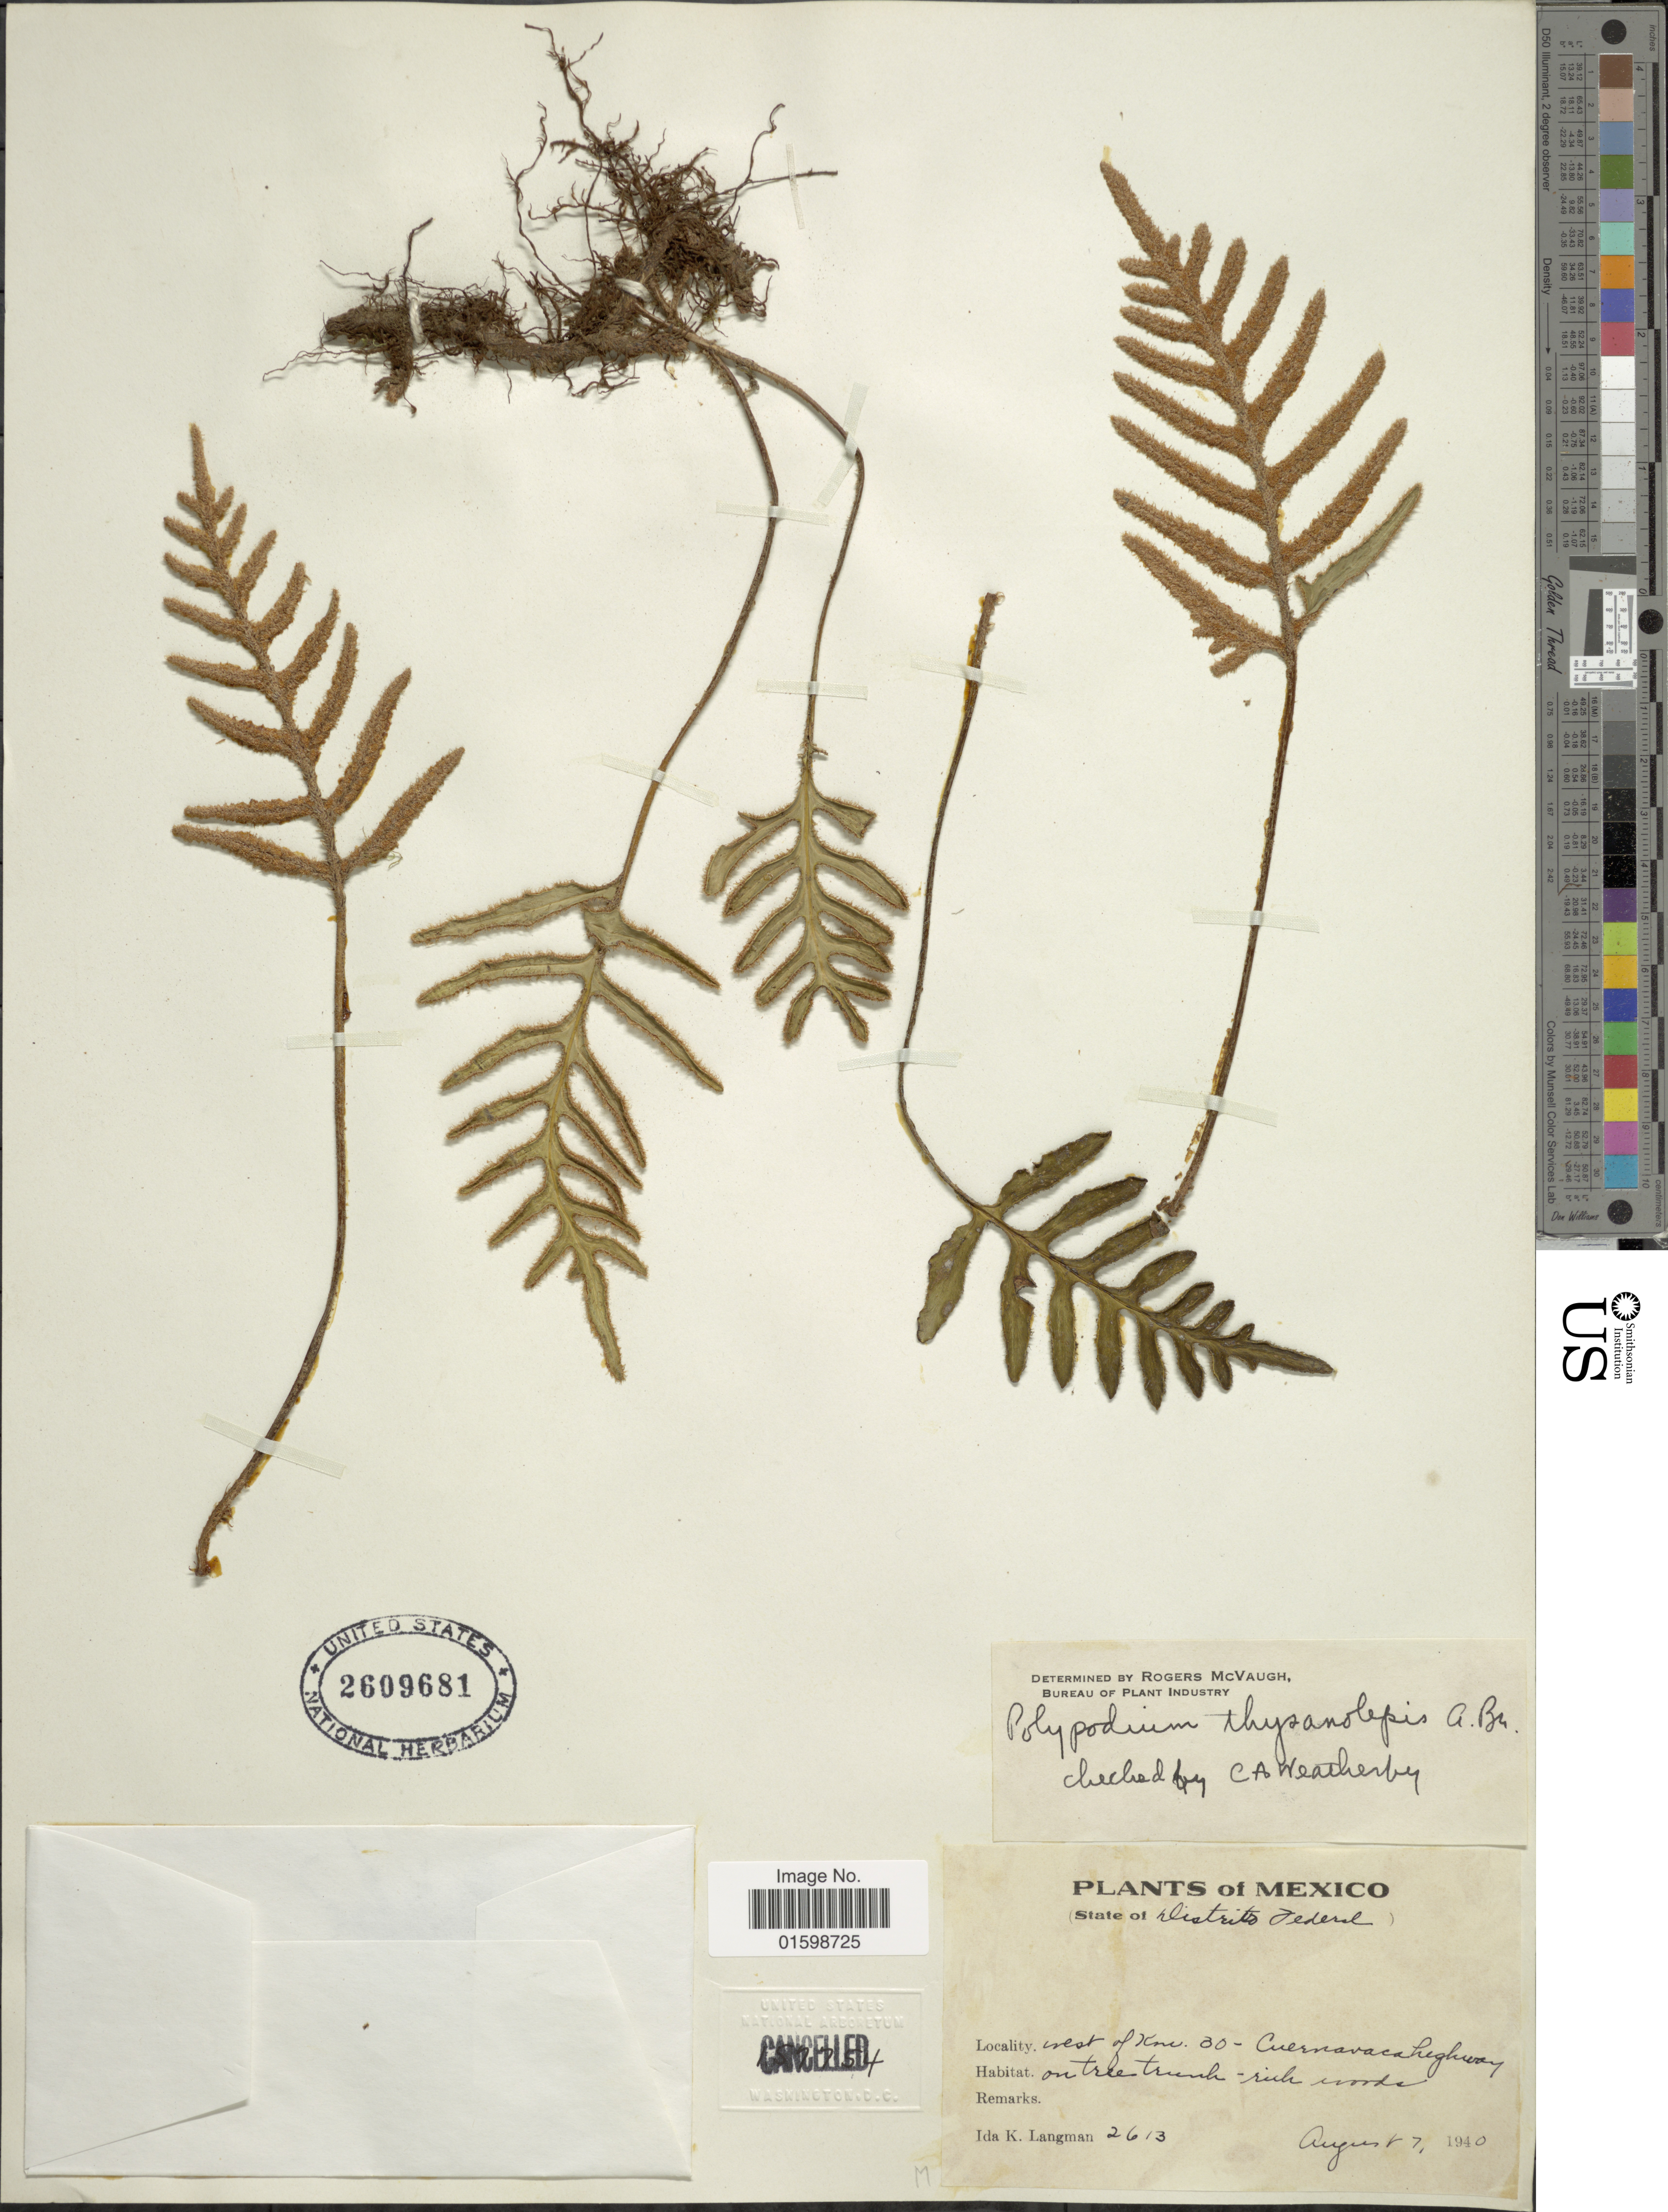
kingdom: Plantae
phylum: Tracheophyta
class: Polypodiopsida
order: Polypodiales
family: Polypodiaceae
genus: Pleopeltis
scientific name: Pleopeltis thyssanolepis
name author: (A. Braun ex Klotzsch) E.G. Andrews & Windham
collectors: I. K. Langman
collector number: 2613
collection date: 1940-08-07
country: Mexico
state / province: Distrito Federal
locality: On tree trunk - rich woods. West of km. 30 - Cuernavaca highway.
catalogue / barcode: US 2609681